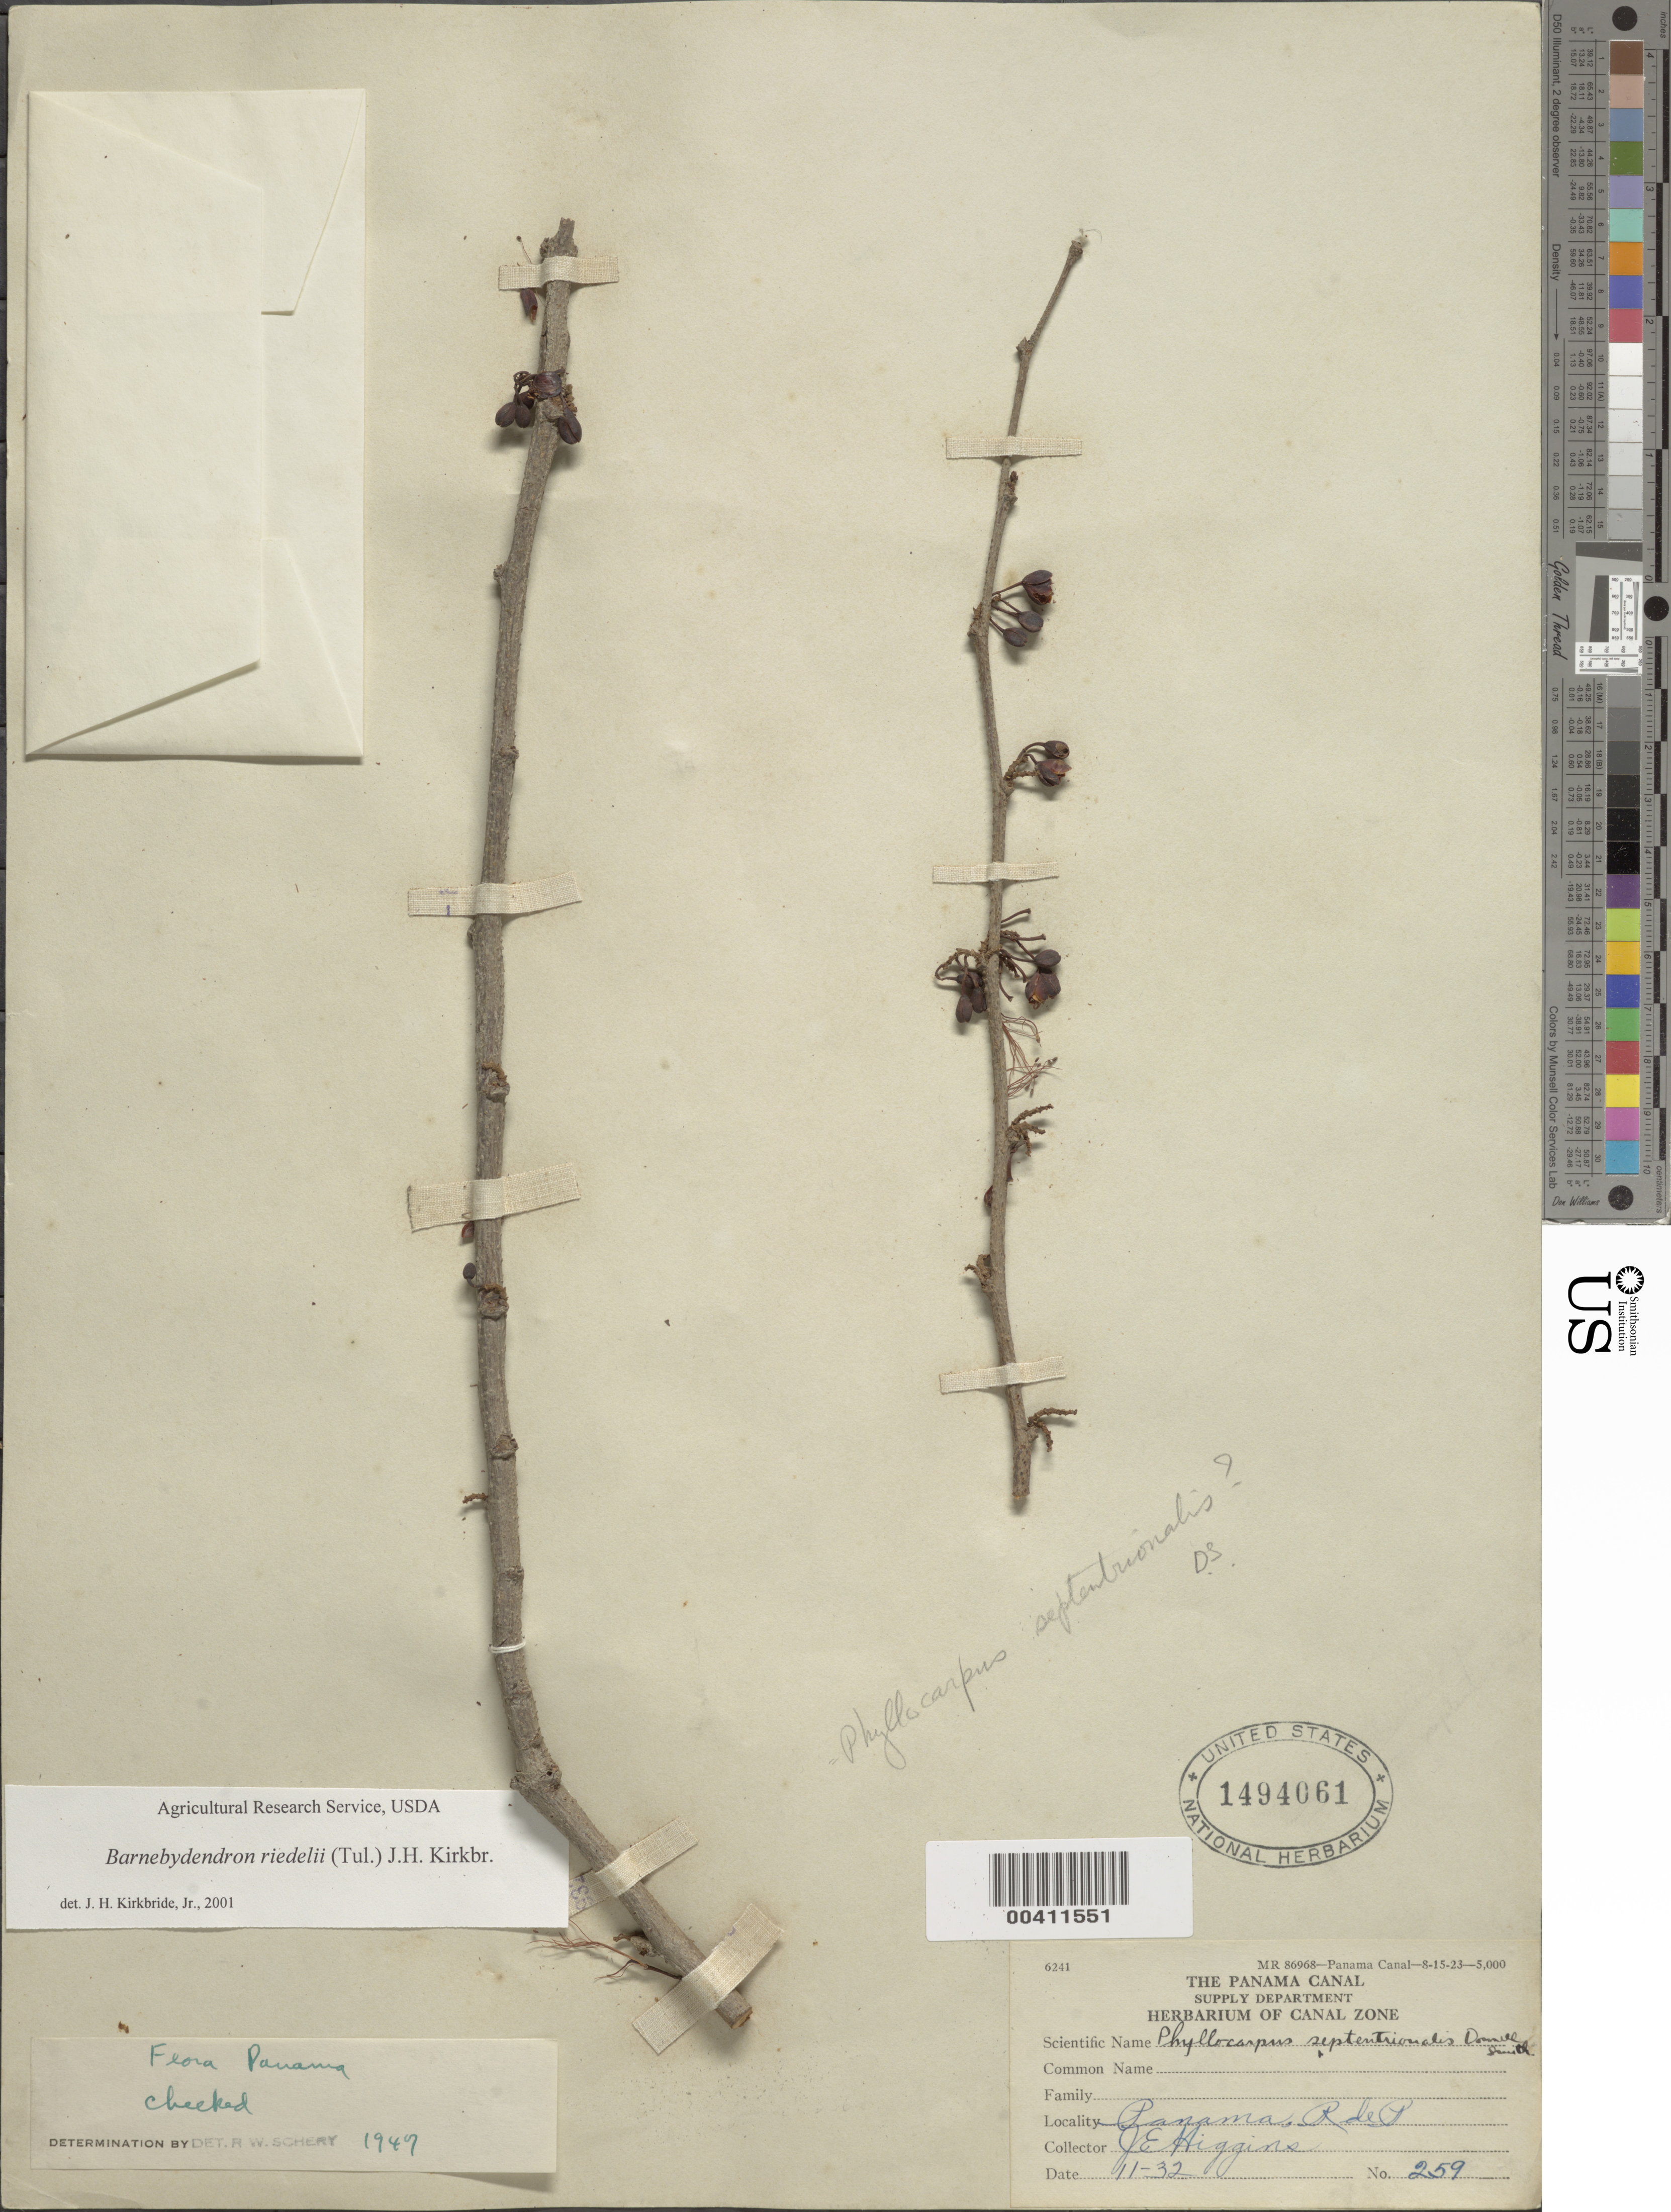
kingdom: Plantae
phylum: Tracheophyta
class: Magnoliopsida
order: Fabales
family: Fabaceae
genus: Barnebydendron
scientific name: Barnebydendron riedelii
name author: (Tul.) J.H. Kirkbr.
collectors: E. Higgins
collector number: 259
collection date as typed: Nov 1932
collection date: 1932-11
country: Panama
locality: NW of Boquete towards Parque Nacional Volcan Baru.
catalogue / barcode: US 1494061